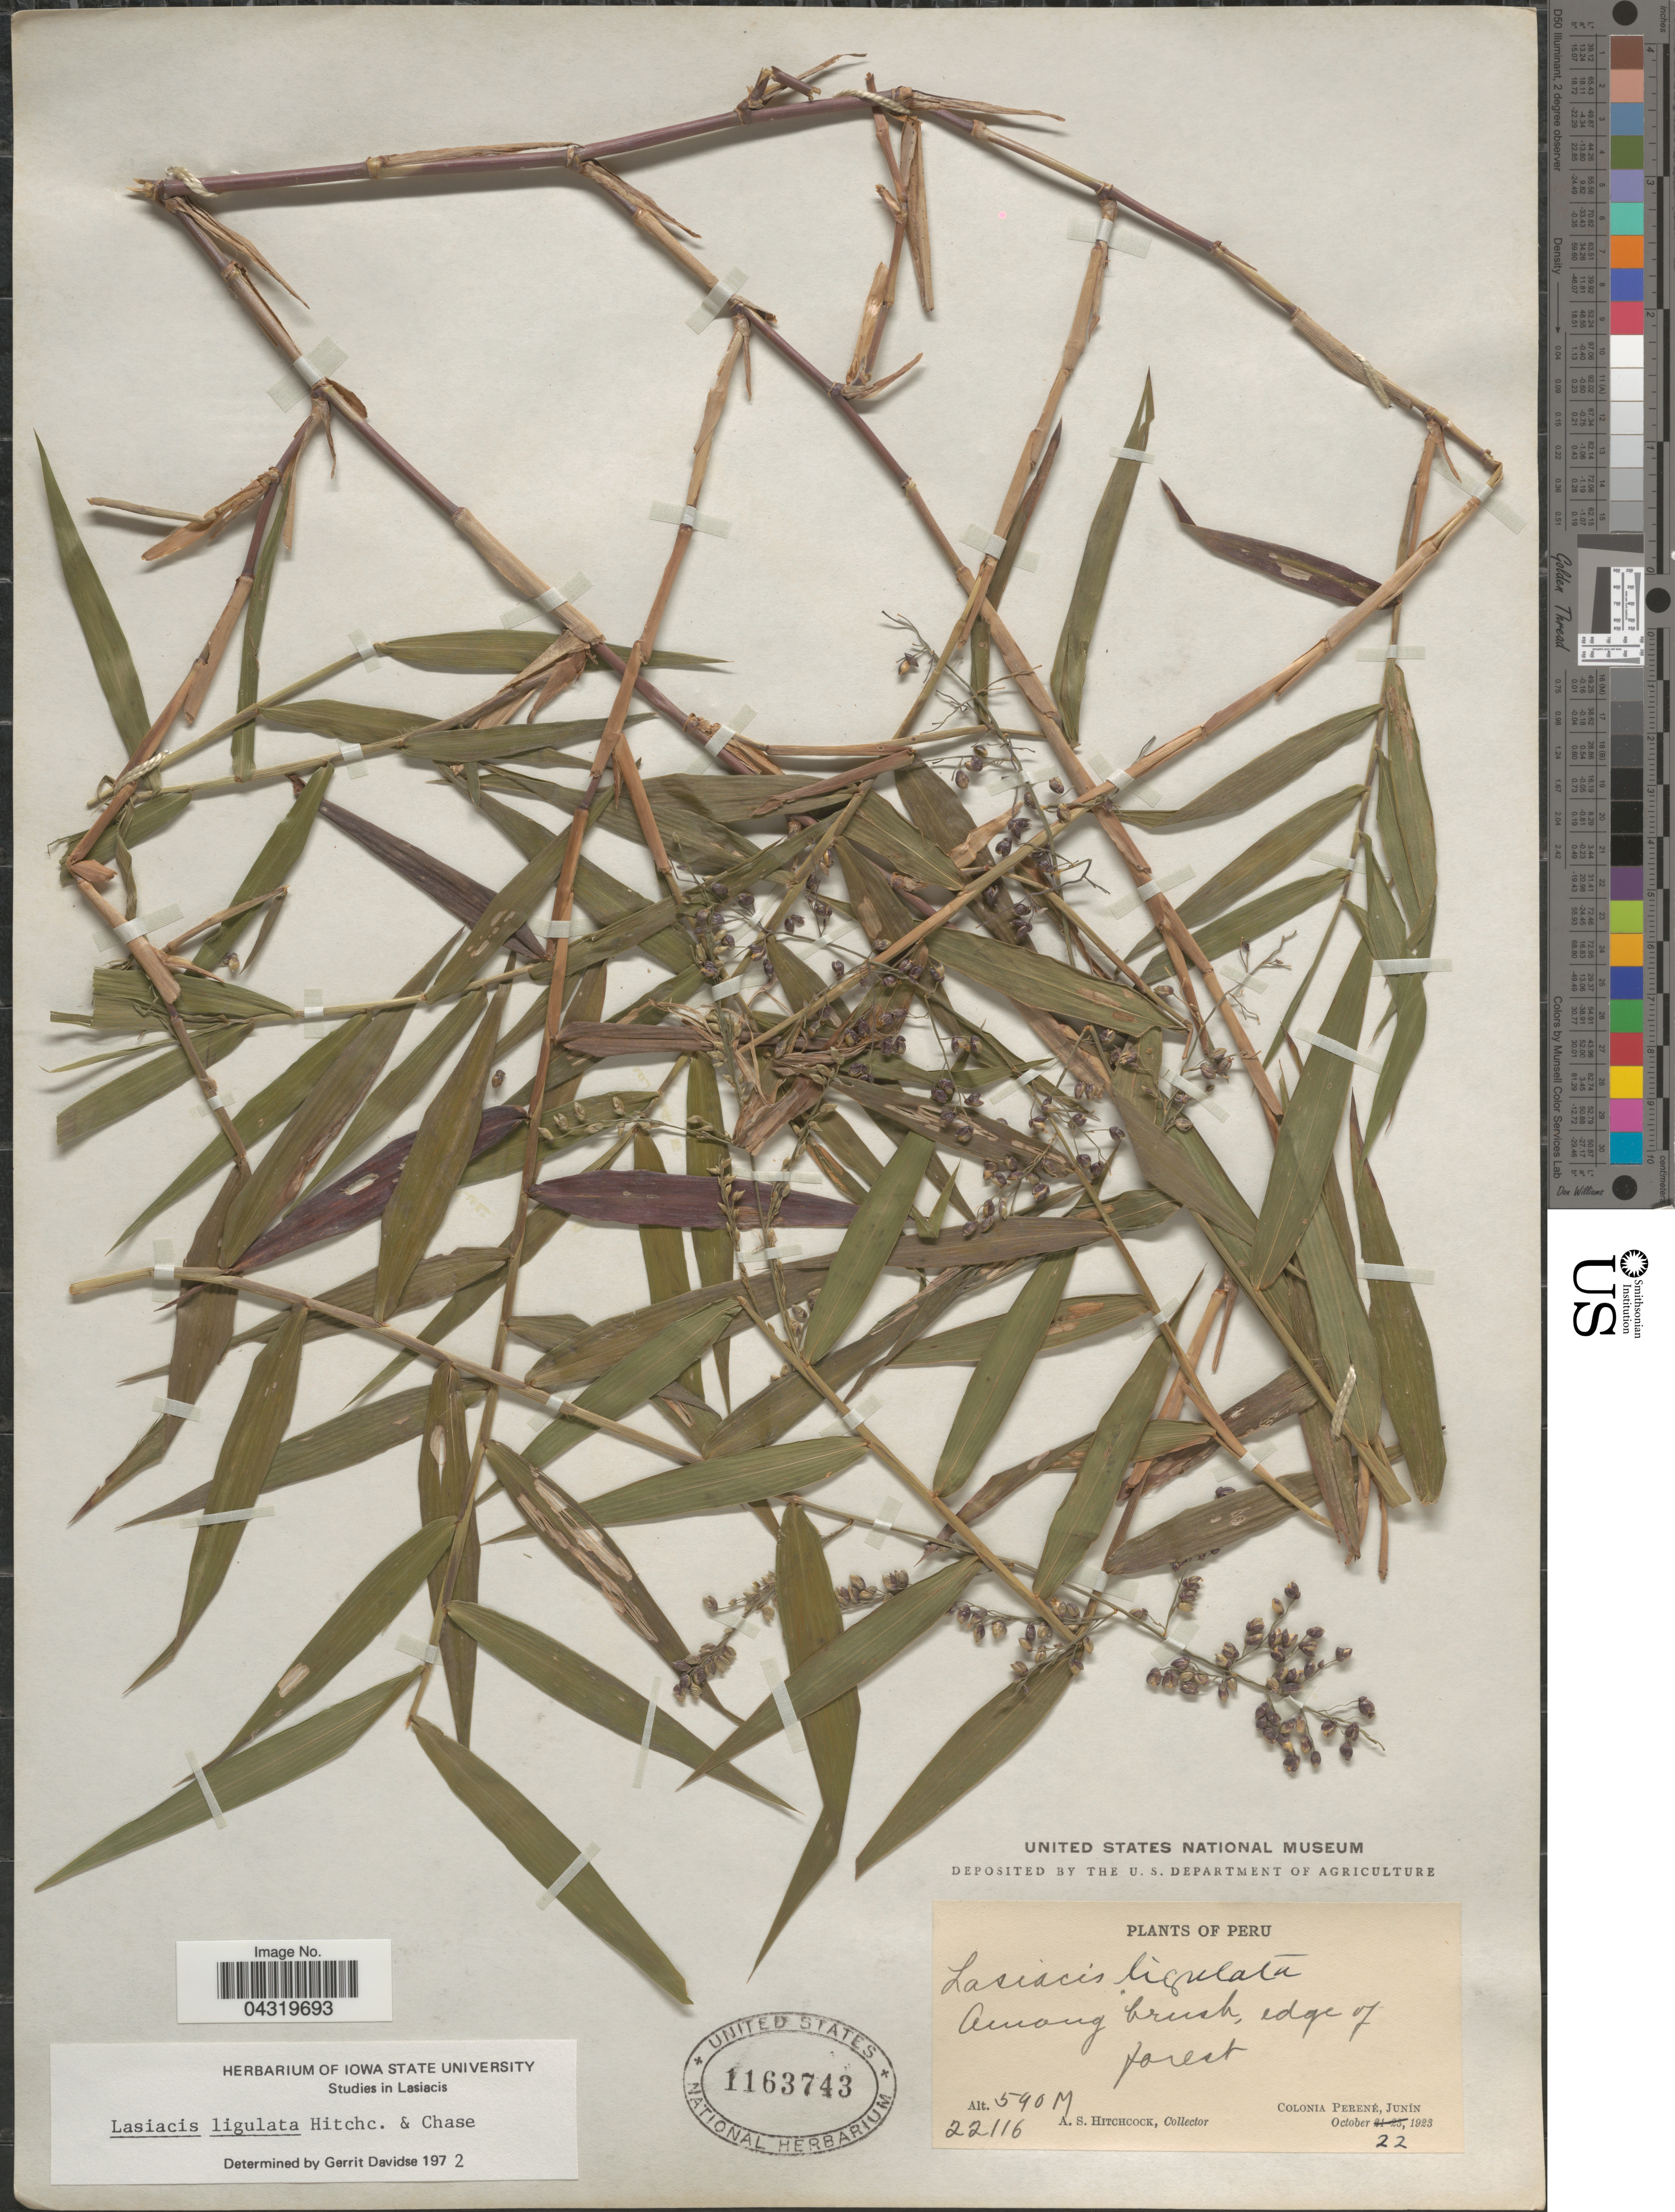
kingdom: Plantae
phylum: Tracheophyta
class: Liliopsida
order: Poales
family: Poaceae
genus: Lasiacis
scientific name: Lasiacis ligulata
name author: Hitchc. & Chase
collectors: A. S. Hitchcock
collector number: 22116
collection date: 1923-10-22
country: Peru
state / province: Junín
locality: Colonia Perené.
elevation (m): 590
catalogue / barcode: US 1163743